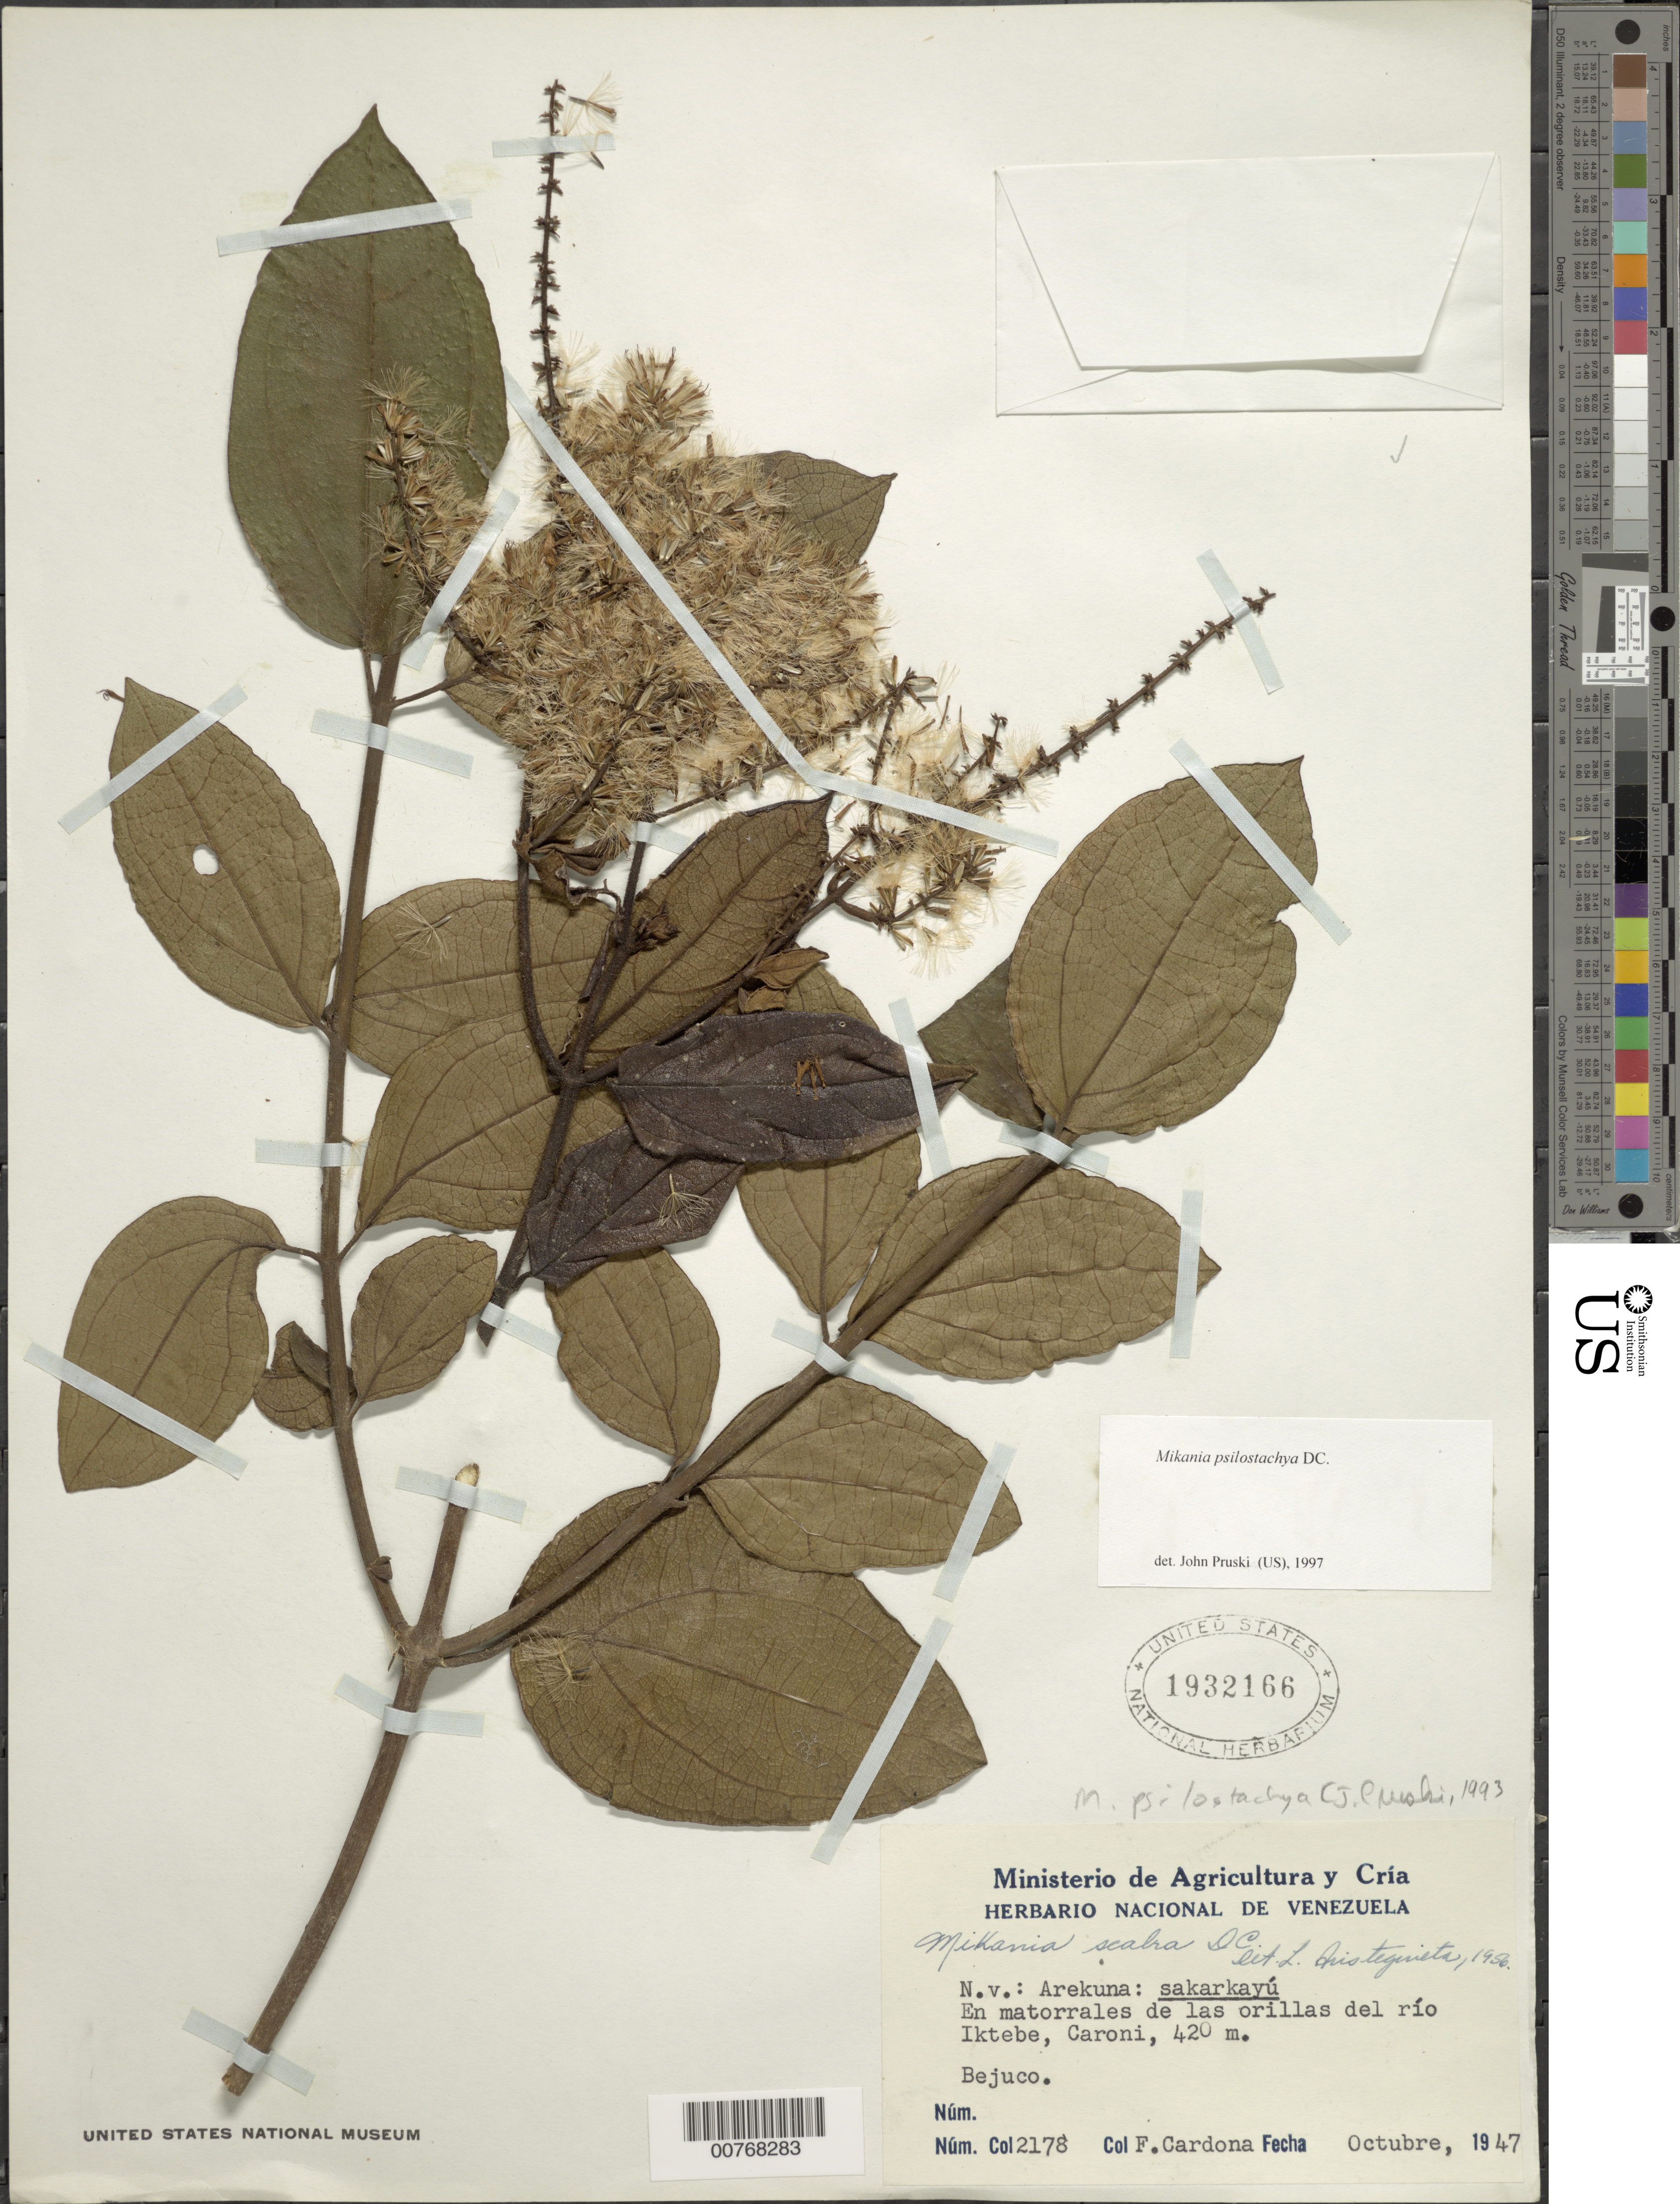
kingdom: Plantae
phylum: Tracheophyta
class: Magnoliopsida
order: Asterales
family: Asteraceae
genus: Mikania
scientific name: Mikania psilostachya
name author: DC.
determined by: Aristeguieta, L.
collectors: F. Cardona Puig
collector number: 2178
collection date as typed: Oct-47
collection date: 1947-10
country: Venezuela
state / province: Bolívar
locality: Alto Caroní, Río Iktebe, Guayana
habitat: Scrub forest on the banks of the river Iktebe.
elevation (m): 420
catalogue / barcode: US 1932166